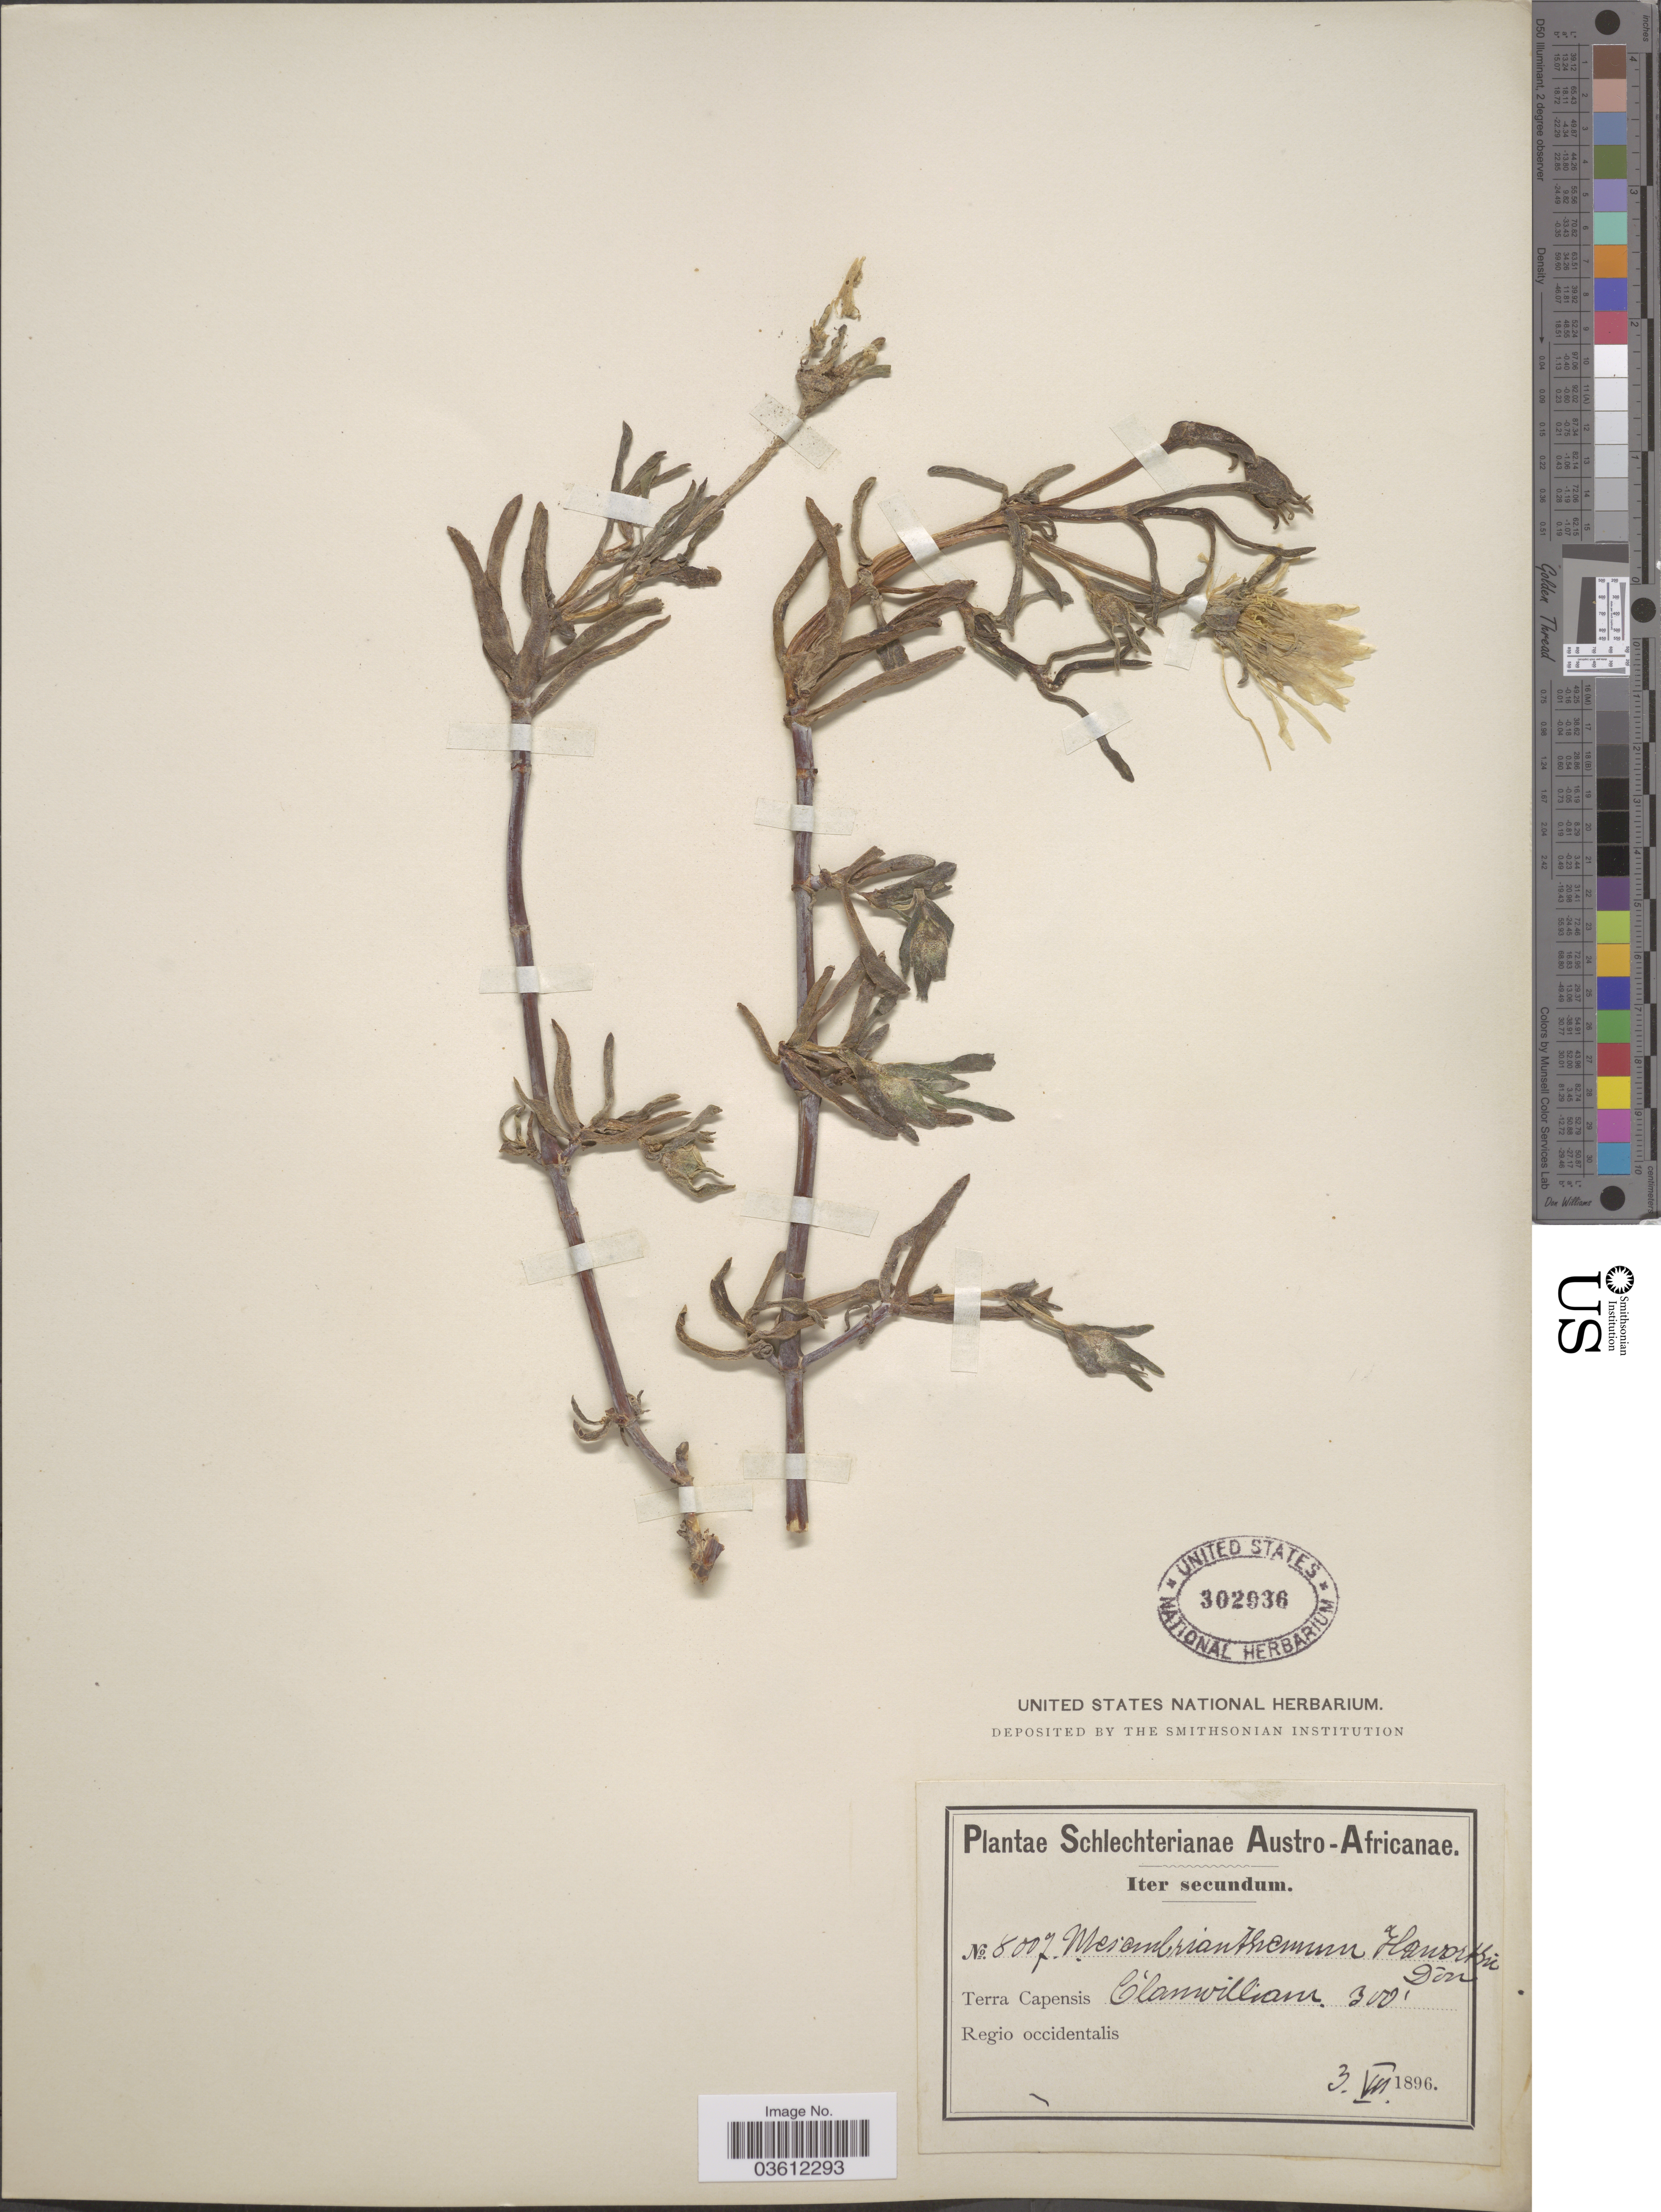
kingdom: Plantae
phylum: Tracheophyta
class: Magnoliopsida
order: Caryophyllales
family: Aizoaceae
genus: Mesembryanthemum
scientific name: Mesembryanthemum haworthii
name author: Donn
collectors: Schlechter, --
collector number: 8007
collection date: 1896-07-03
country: South Africa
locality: Austro-Africanae. Terra Capensis. Regio occidentalis. Clanwilliam.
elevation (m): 91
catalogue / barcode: US 302036